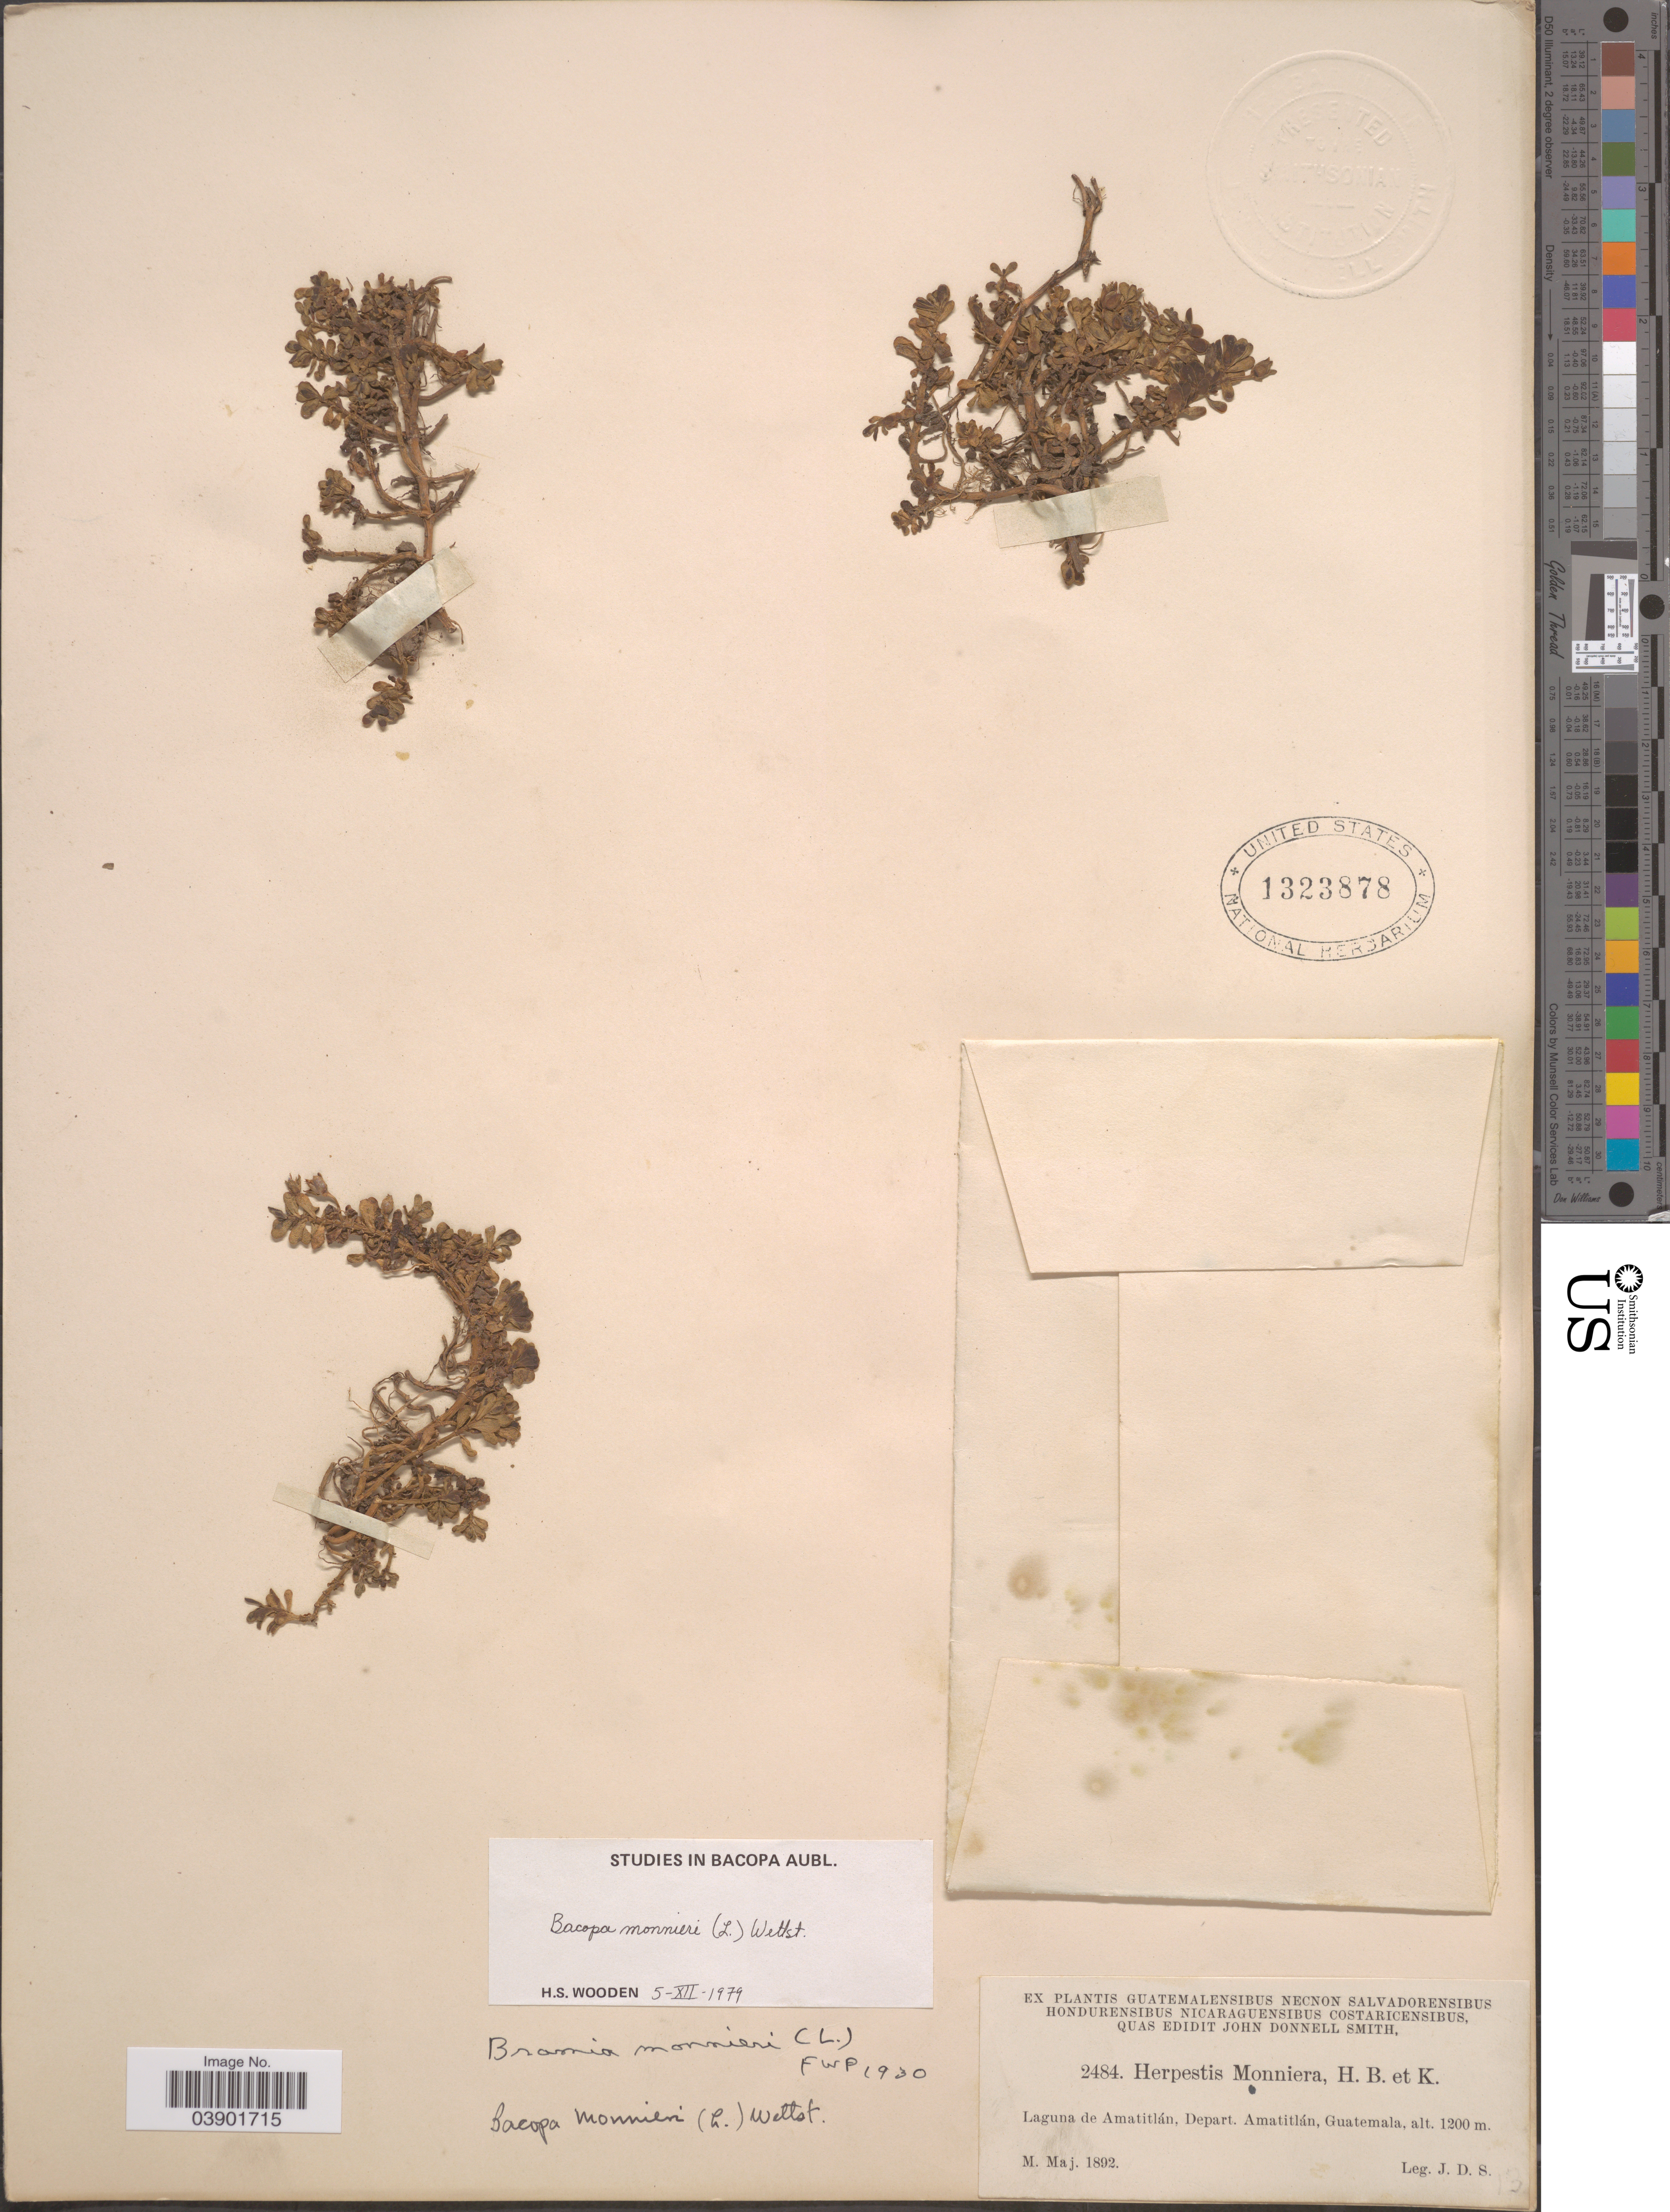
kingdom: Plantae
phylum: Tracheophyta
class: Magnoliopsida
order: Lamiales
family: Plantaginaceae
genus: Bacopa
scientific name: Bacopa monnieri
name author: (L.) Pennell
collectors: J. Donnell Smith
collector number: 2484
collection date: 1892-05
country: Guatemala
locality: Laguna de Amatitlán, Depart. Amatitlán.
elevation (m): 1200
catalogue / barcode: US 1323878